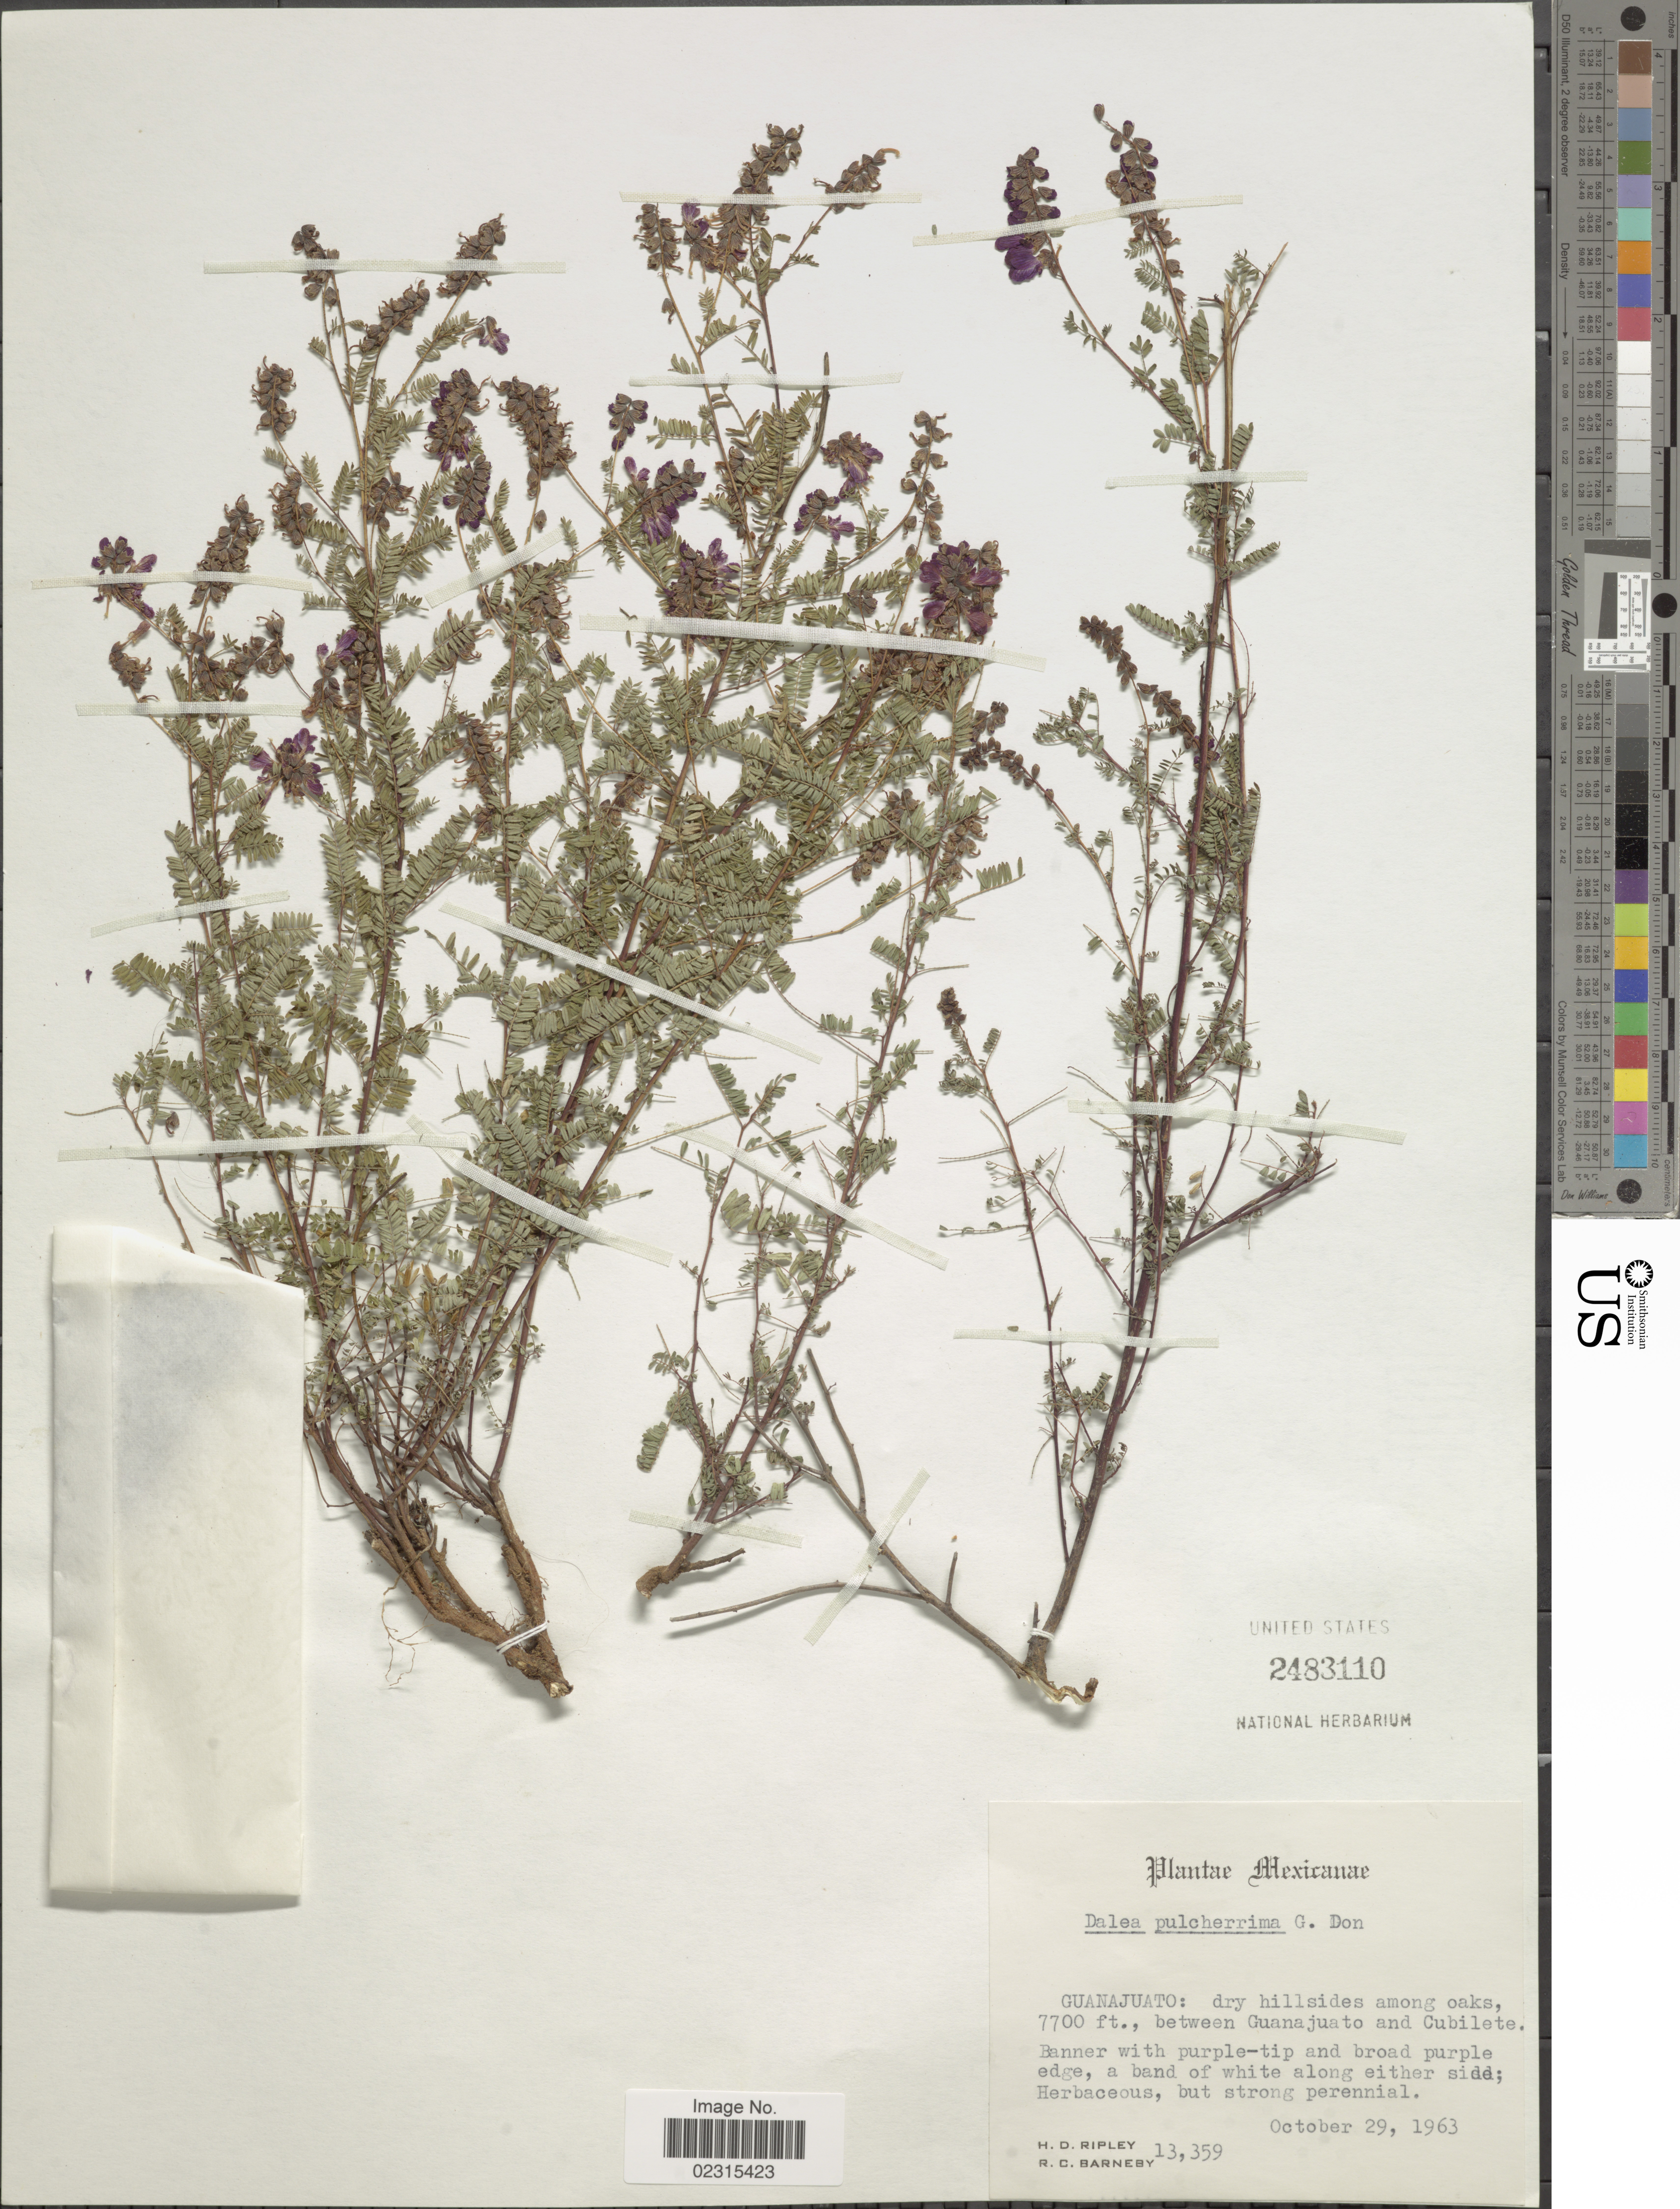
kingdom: Plantae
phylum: Tracheophyta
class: Magnoliopsida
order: Fabales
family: Fabaceae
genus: Marina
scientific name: Marina nutans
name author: (Cav.) Barneby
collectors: H. Ripley & R. C. Barneby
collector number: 13359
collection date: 1963-10-29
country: Mexico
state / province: Guanajuato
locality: Between Guanajuato and Cubilete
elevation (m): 2347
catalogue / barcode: US 2483110